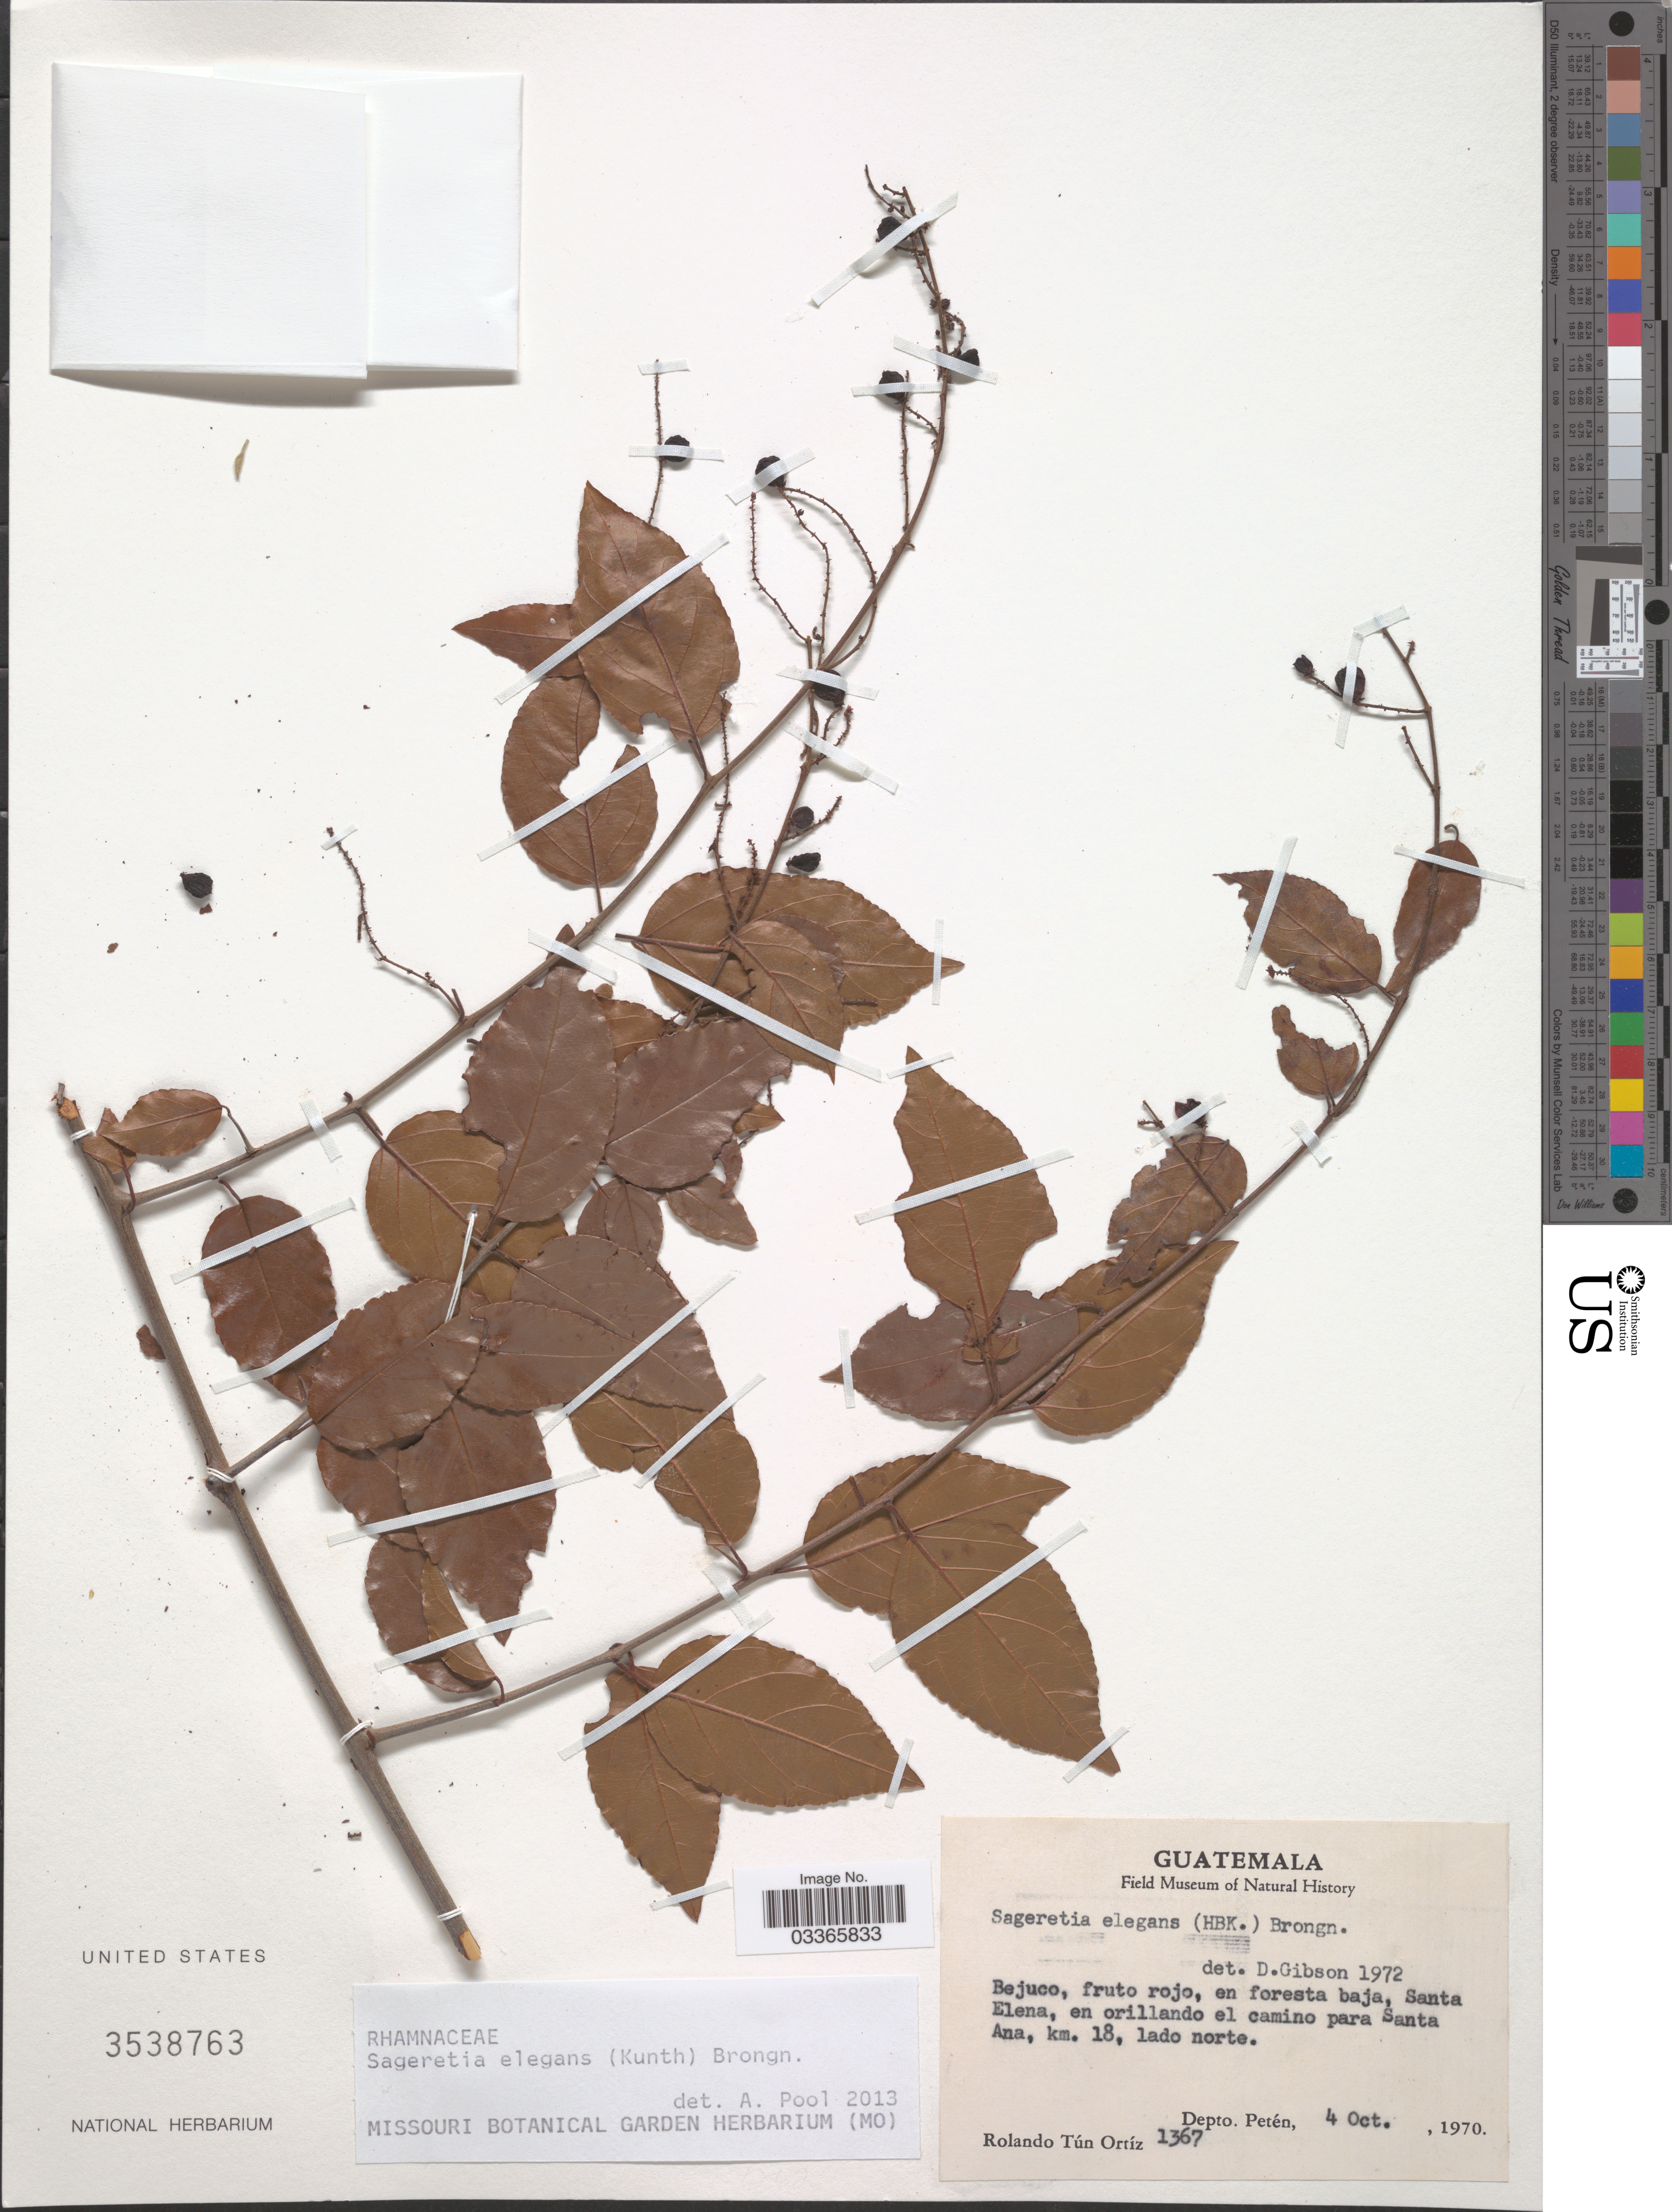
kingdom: Plantae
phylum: Tracheophyta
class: Magnoliopsida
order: Rosales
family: Rhamnaceae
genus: Sageretia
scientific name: Sageretia elegans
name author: (Kunth) Brongn.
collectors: R. T. Ortíz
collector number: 1367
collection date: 1970-10-04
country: Guatemala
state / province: El Petén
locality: Santa Elena, en orillando el camino para Santa Ana, km. 18, lado norte. Depto. Petén.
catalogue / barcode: US 3538763